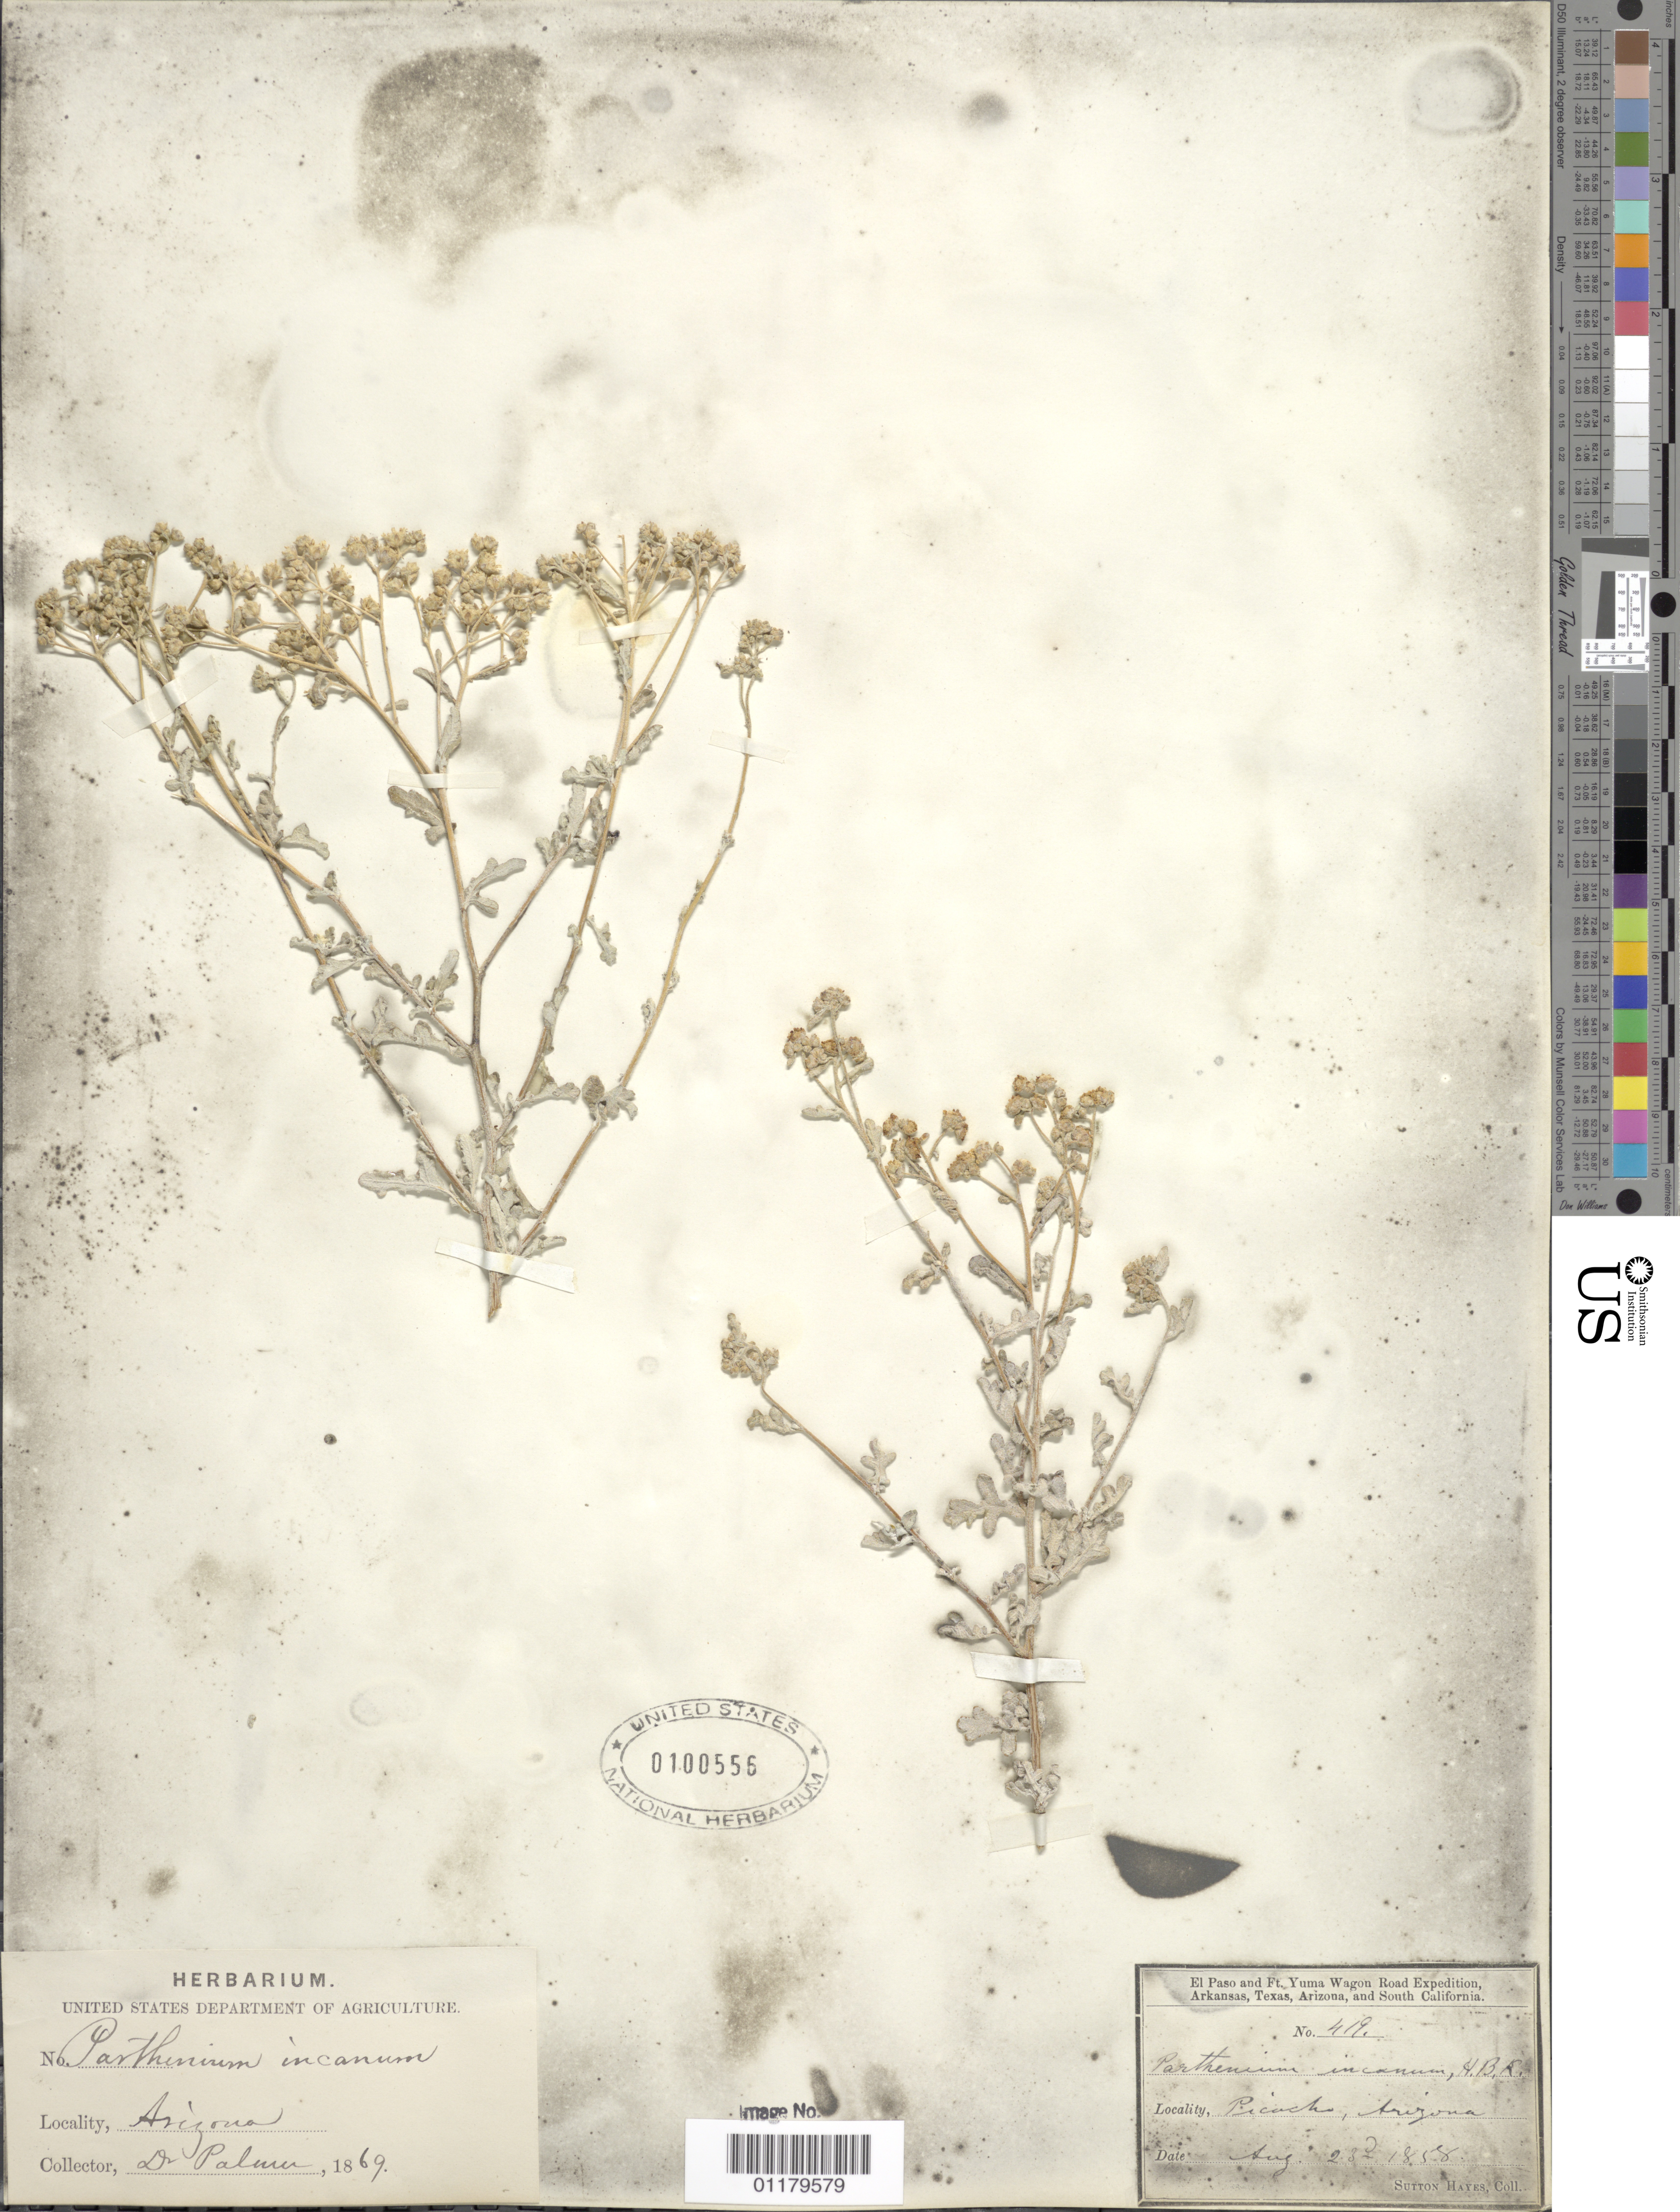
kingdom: Plantae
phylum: Tracheophyta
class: Magnoliopsida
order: Asterales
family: Asteraceae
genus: Parthenium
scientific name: Parthenium incanum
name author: Kunth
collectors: S. Hayes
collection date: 1858-08-23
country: United States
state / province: Arizona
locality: Picacho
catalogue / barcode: US 100556